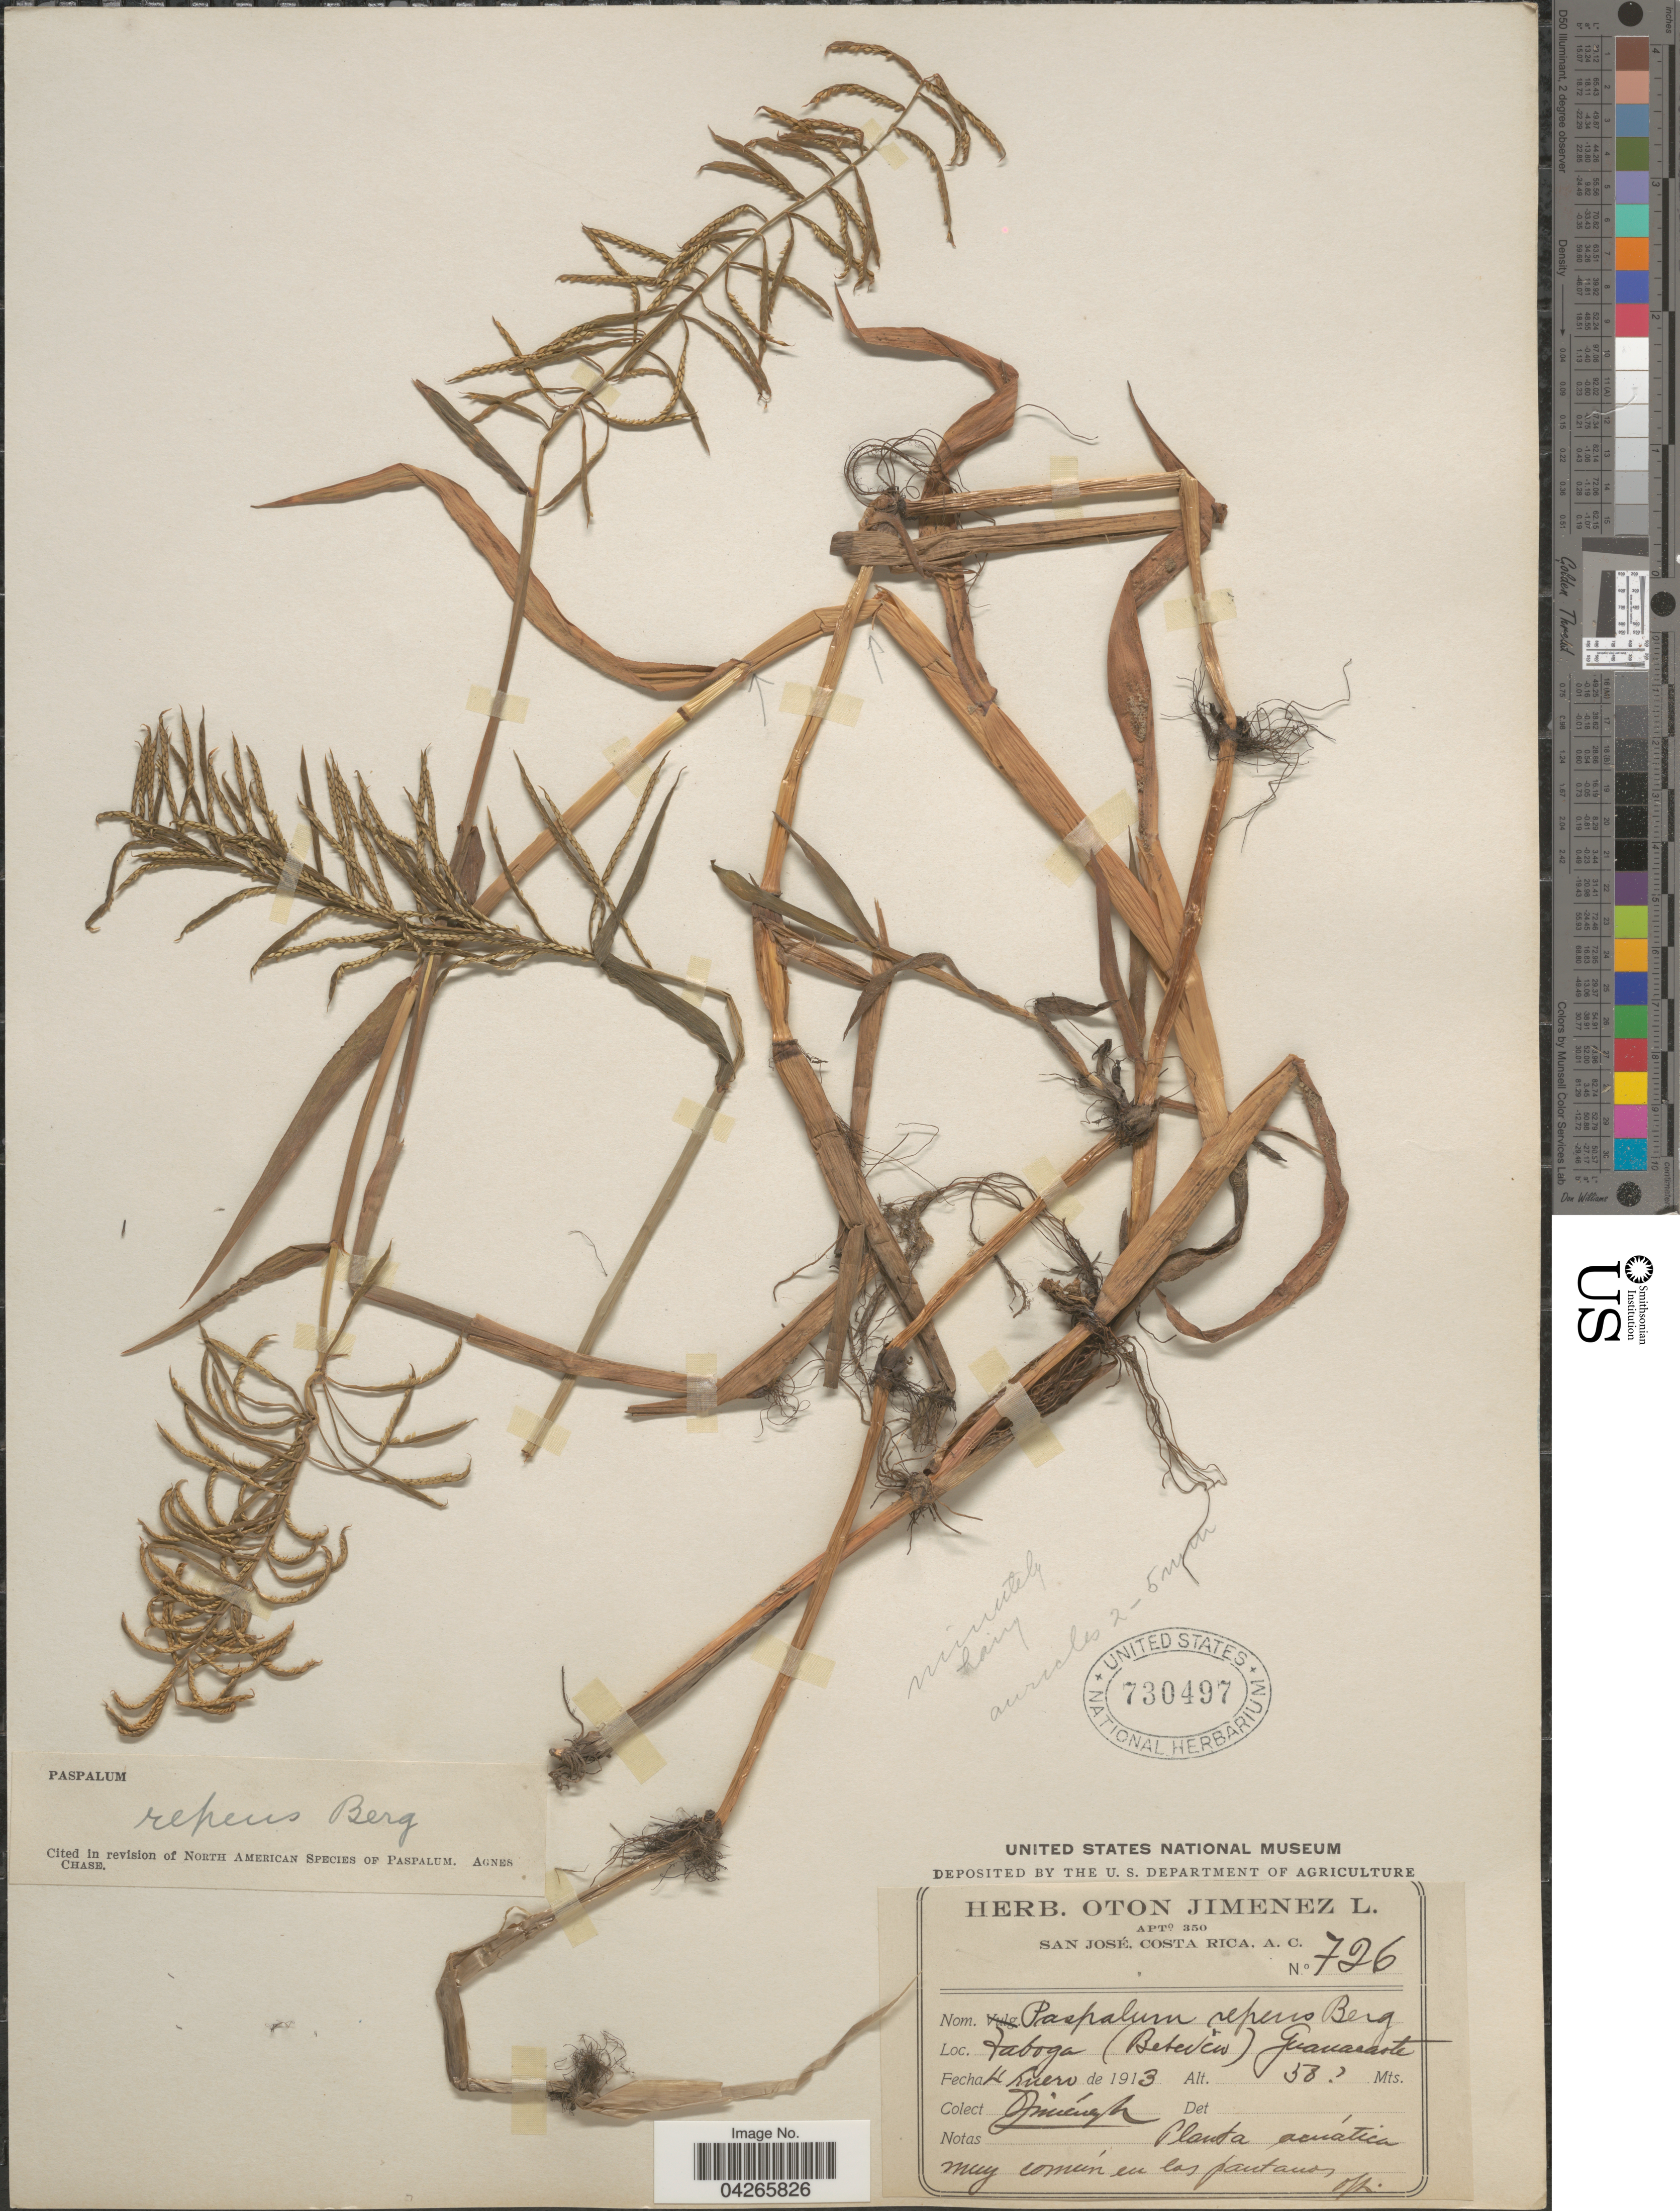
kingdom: Plantae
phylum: Tracheophyta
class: Liliopsida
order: Poales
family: Poaceae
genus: Paspalum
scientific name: Paspalum repens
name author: P.J. Bergius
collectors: O. Jiménez L.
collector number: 726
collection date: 1913-01-04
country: Costa Rica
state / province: Guanacaste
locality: Taboga (Bebedero).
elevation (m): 50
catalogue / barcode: US 730497